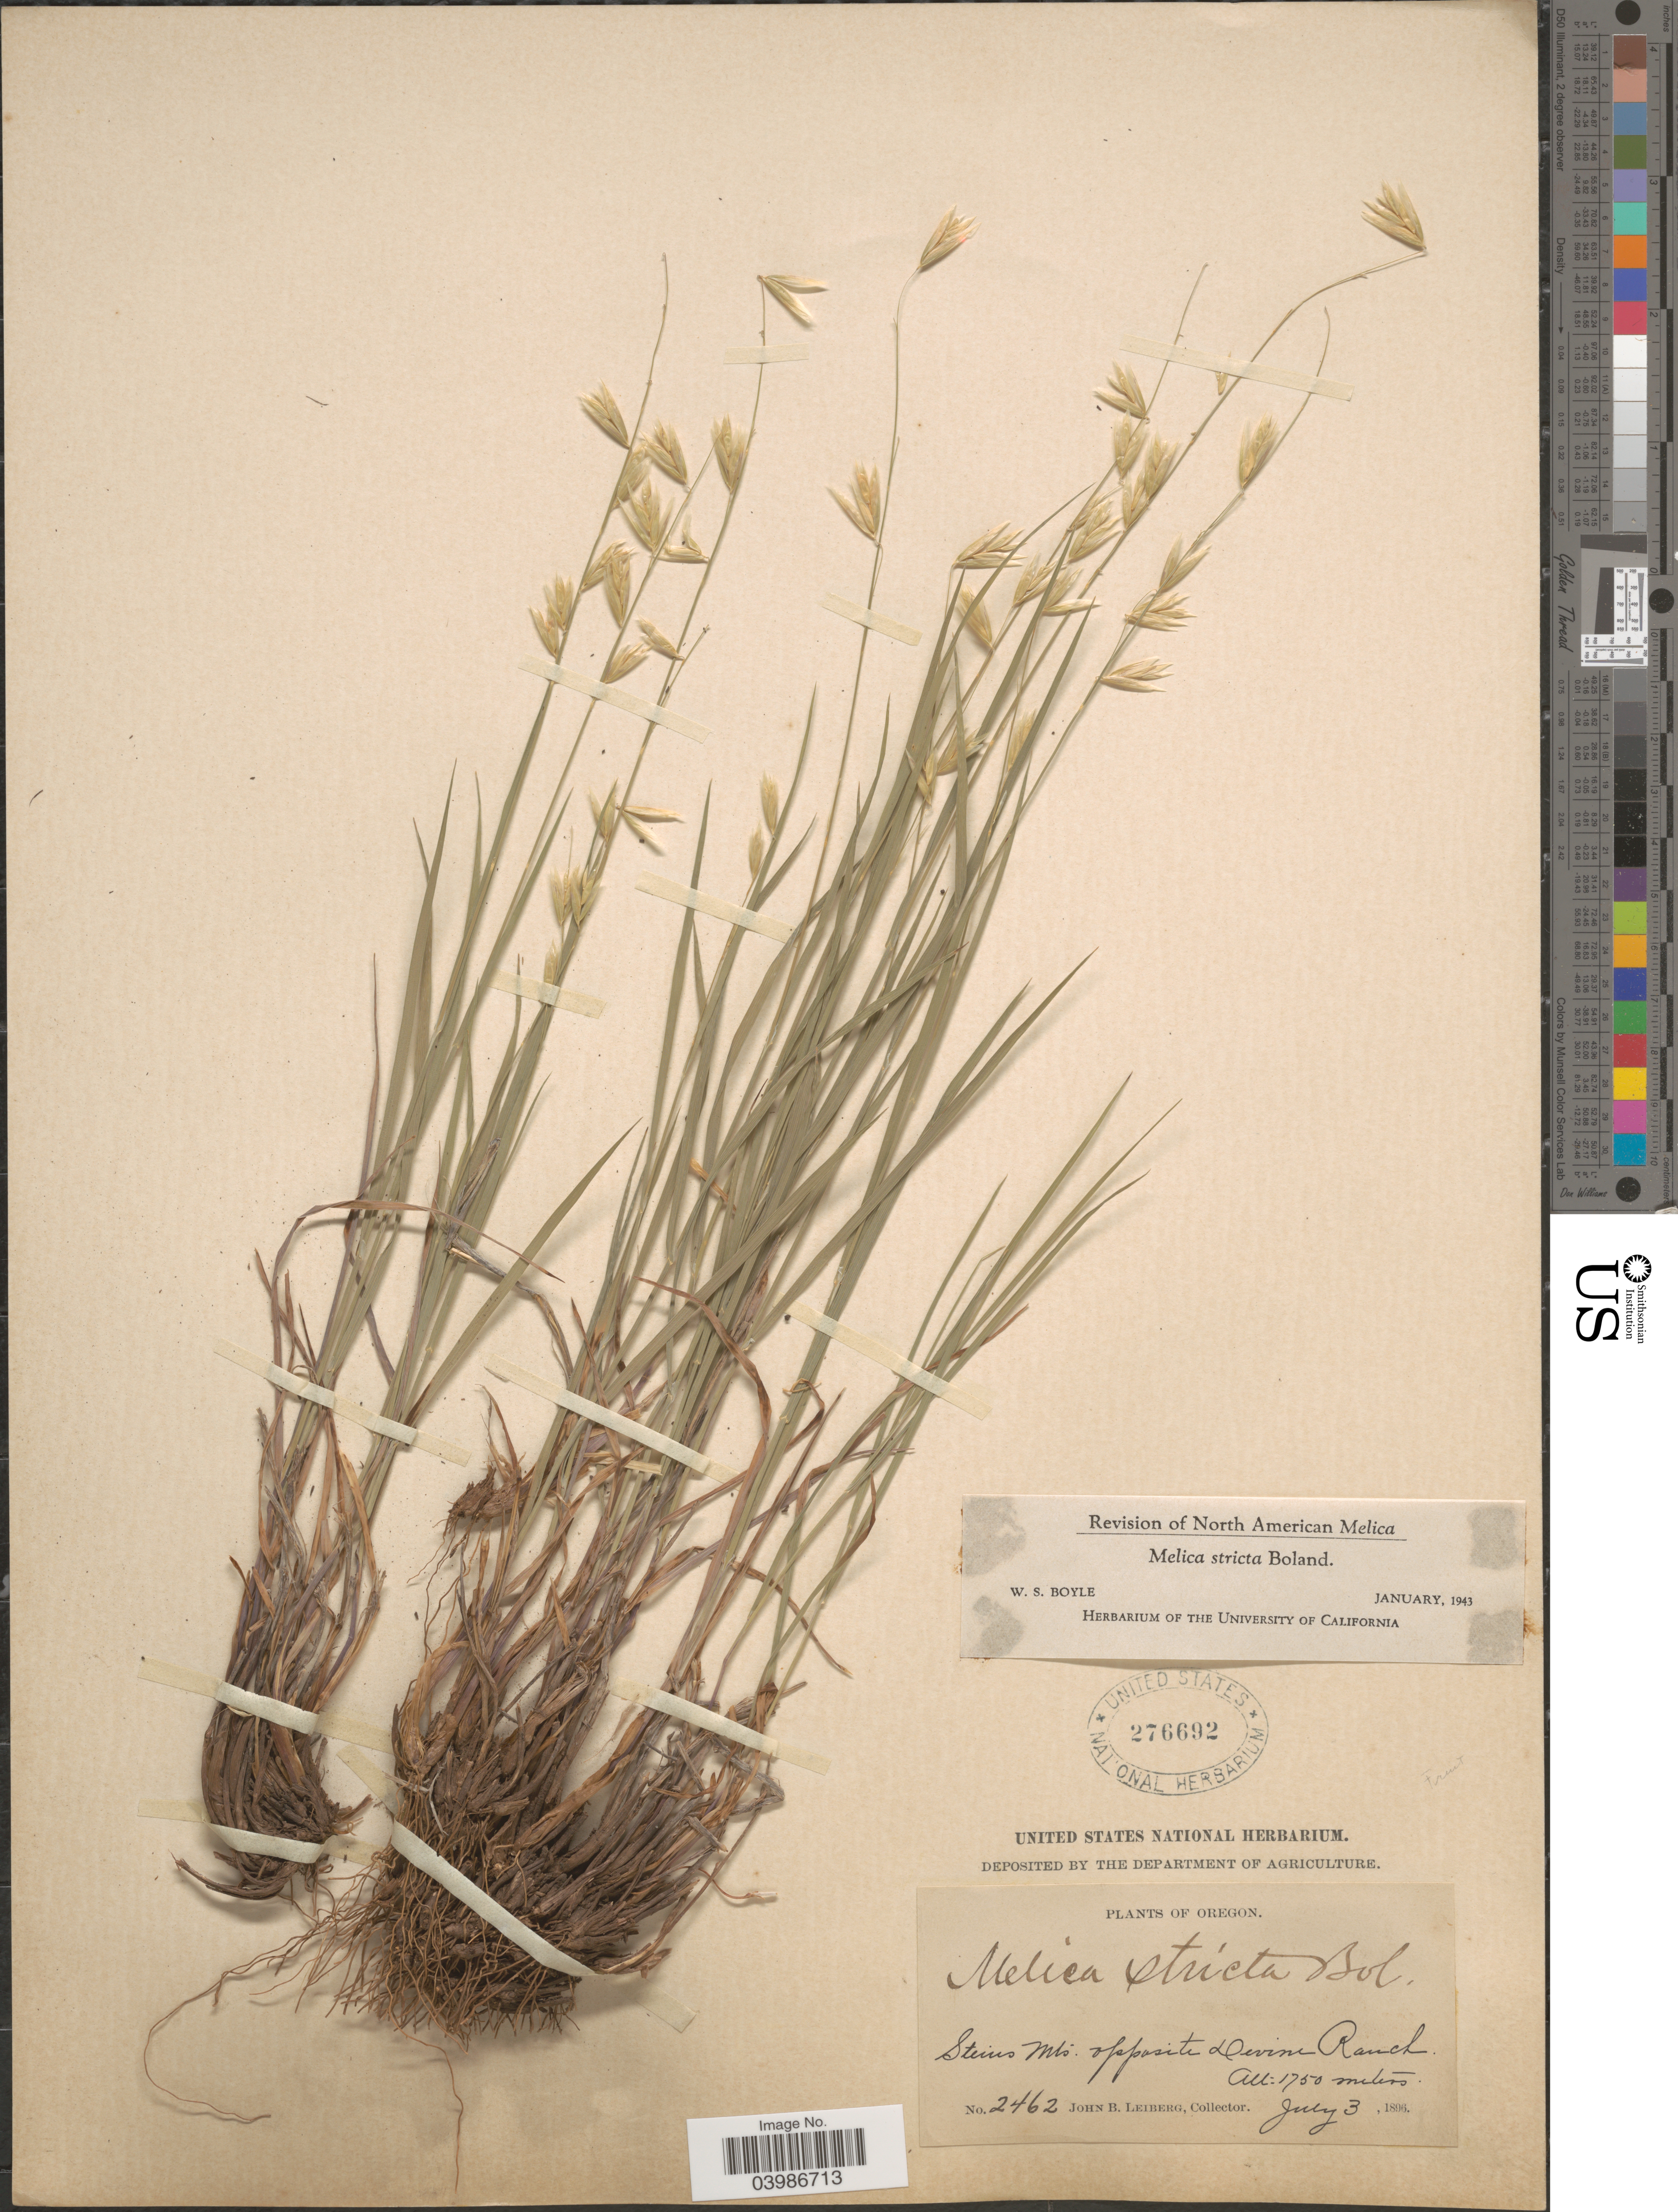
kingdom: Plantae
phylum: Tracheophyta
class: Liliopsida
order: Poales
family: Poaceae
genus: Melica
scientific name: Melica stricta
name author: Bol.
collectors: J. B. Leiberg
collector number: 2462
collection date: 1896-07-03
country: United States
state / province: Oregon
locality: Steins Mts. opposite Devine Ranch.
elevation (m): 1750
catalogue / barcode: US 276692